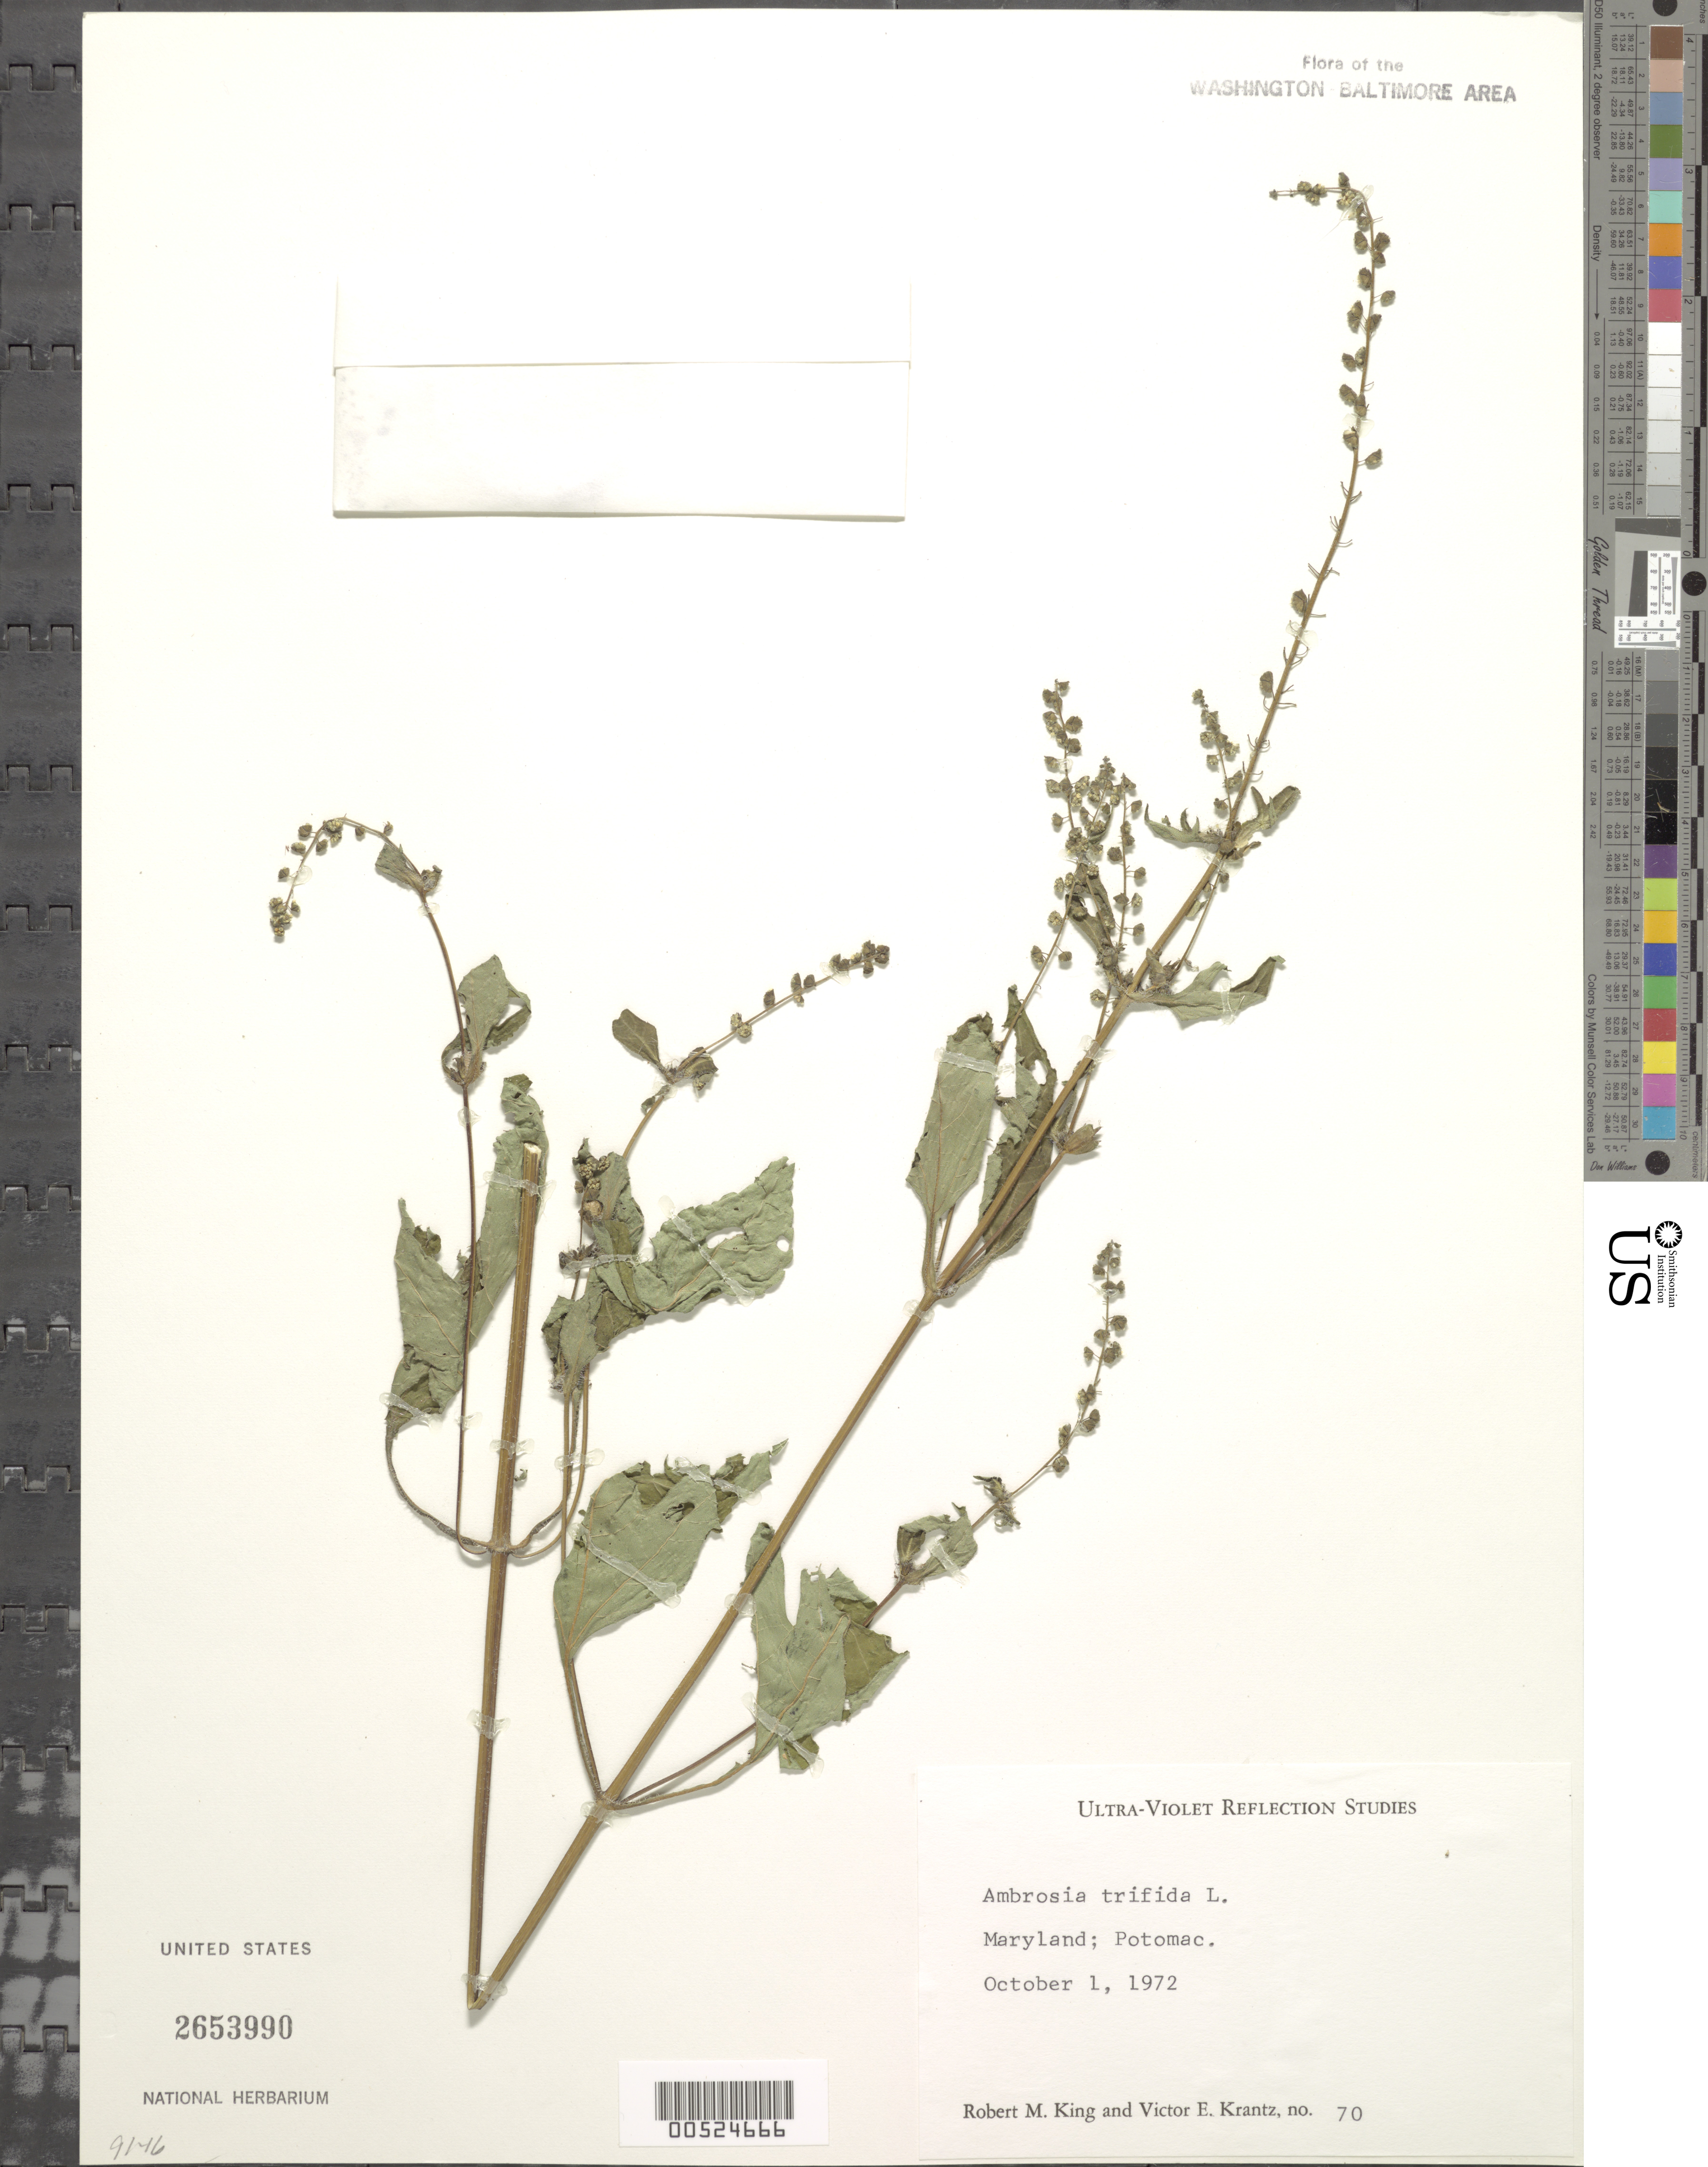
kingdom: Plantae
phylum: Tracheophyta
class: Magnoliopsida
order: Asterales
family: Asteraceae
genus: Ambrosia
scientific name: Ambrosia trifida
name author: L.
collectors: R. M. King & V. Krantz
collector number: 70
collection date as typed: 01 Oct 1972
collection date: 1972-10-01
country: United States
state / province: Maryland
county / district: Montgomery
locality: Potomac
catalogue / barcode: US 2653990